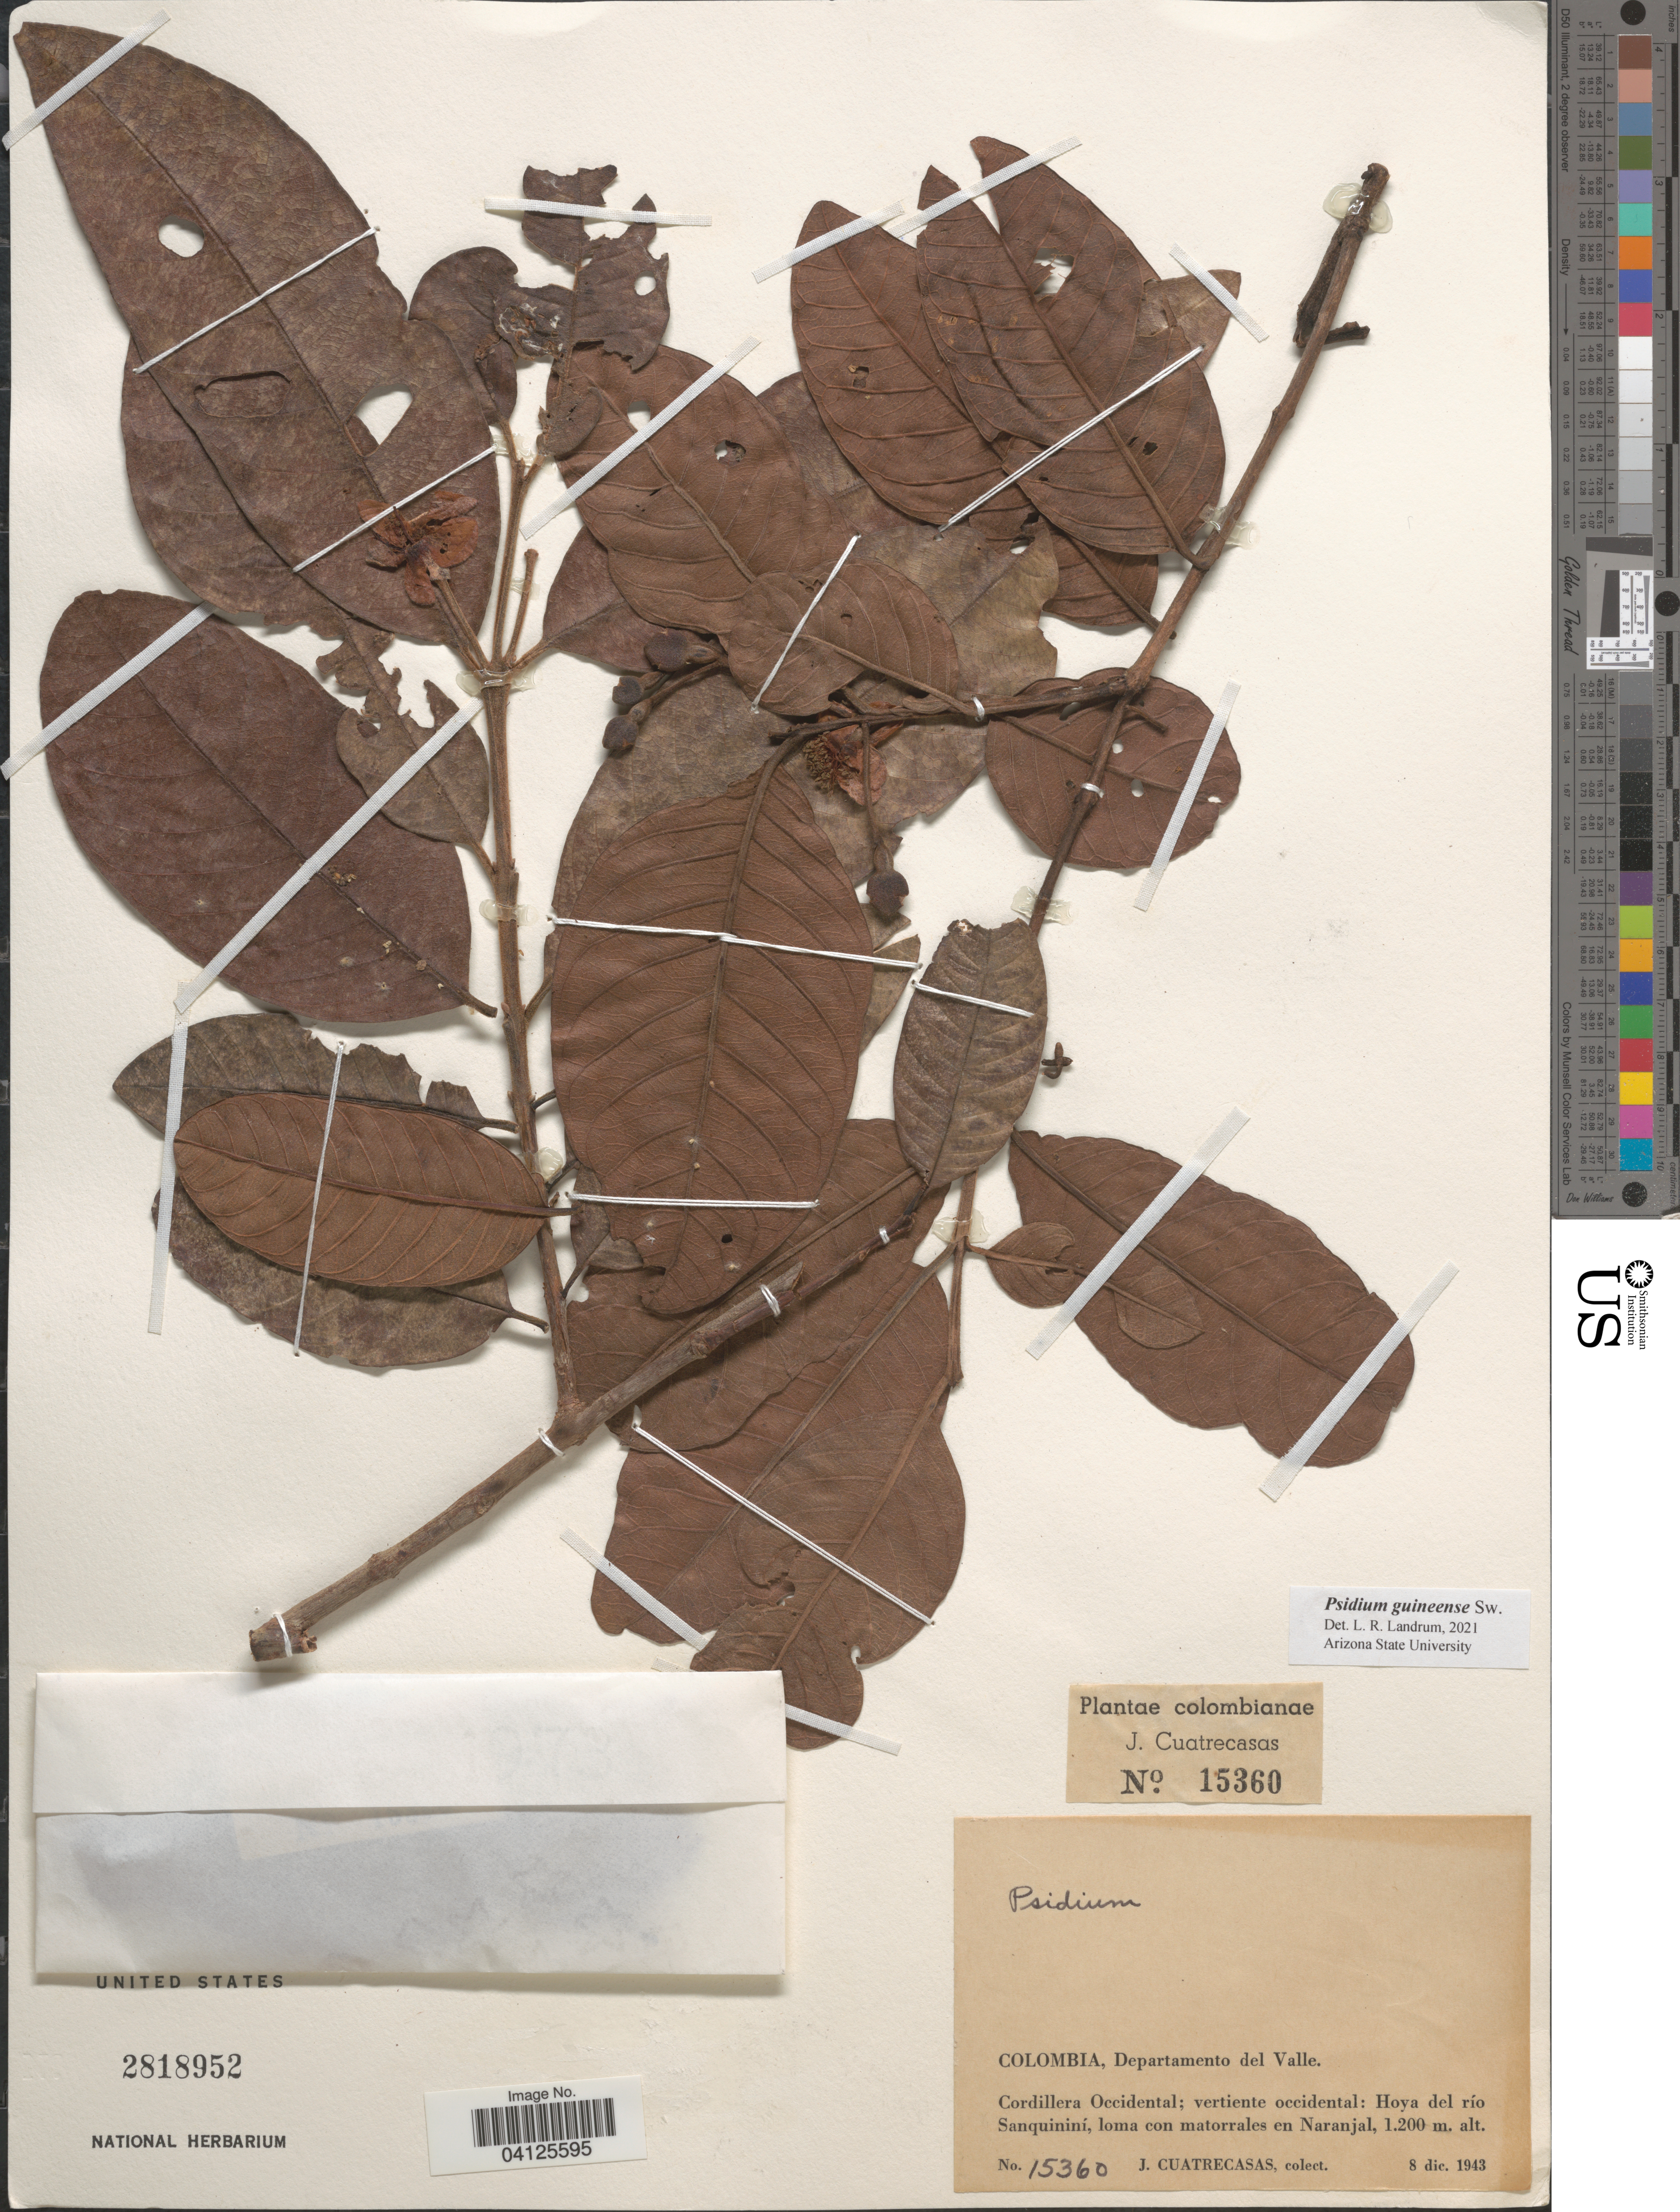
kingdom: Plantae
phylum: Tracheophyta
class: Magnoliopsida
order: Myrtales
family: Myrtaceae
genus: Psidium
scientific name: Psidium guineense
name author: Sw.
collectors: J. Cuatrecasas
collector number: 15360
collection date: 1943-12-08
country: Colombia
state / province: Valle del Cauca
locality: Departamento del Valle. Cordillera Occidental; vertiente occidental: Hoya del río Sanquininí, loma con matorrales en Naranjal.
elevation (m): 1200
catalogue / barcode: US 2818952